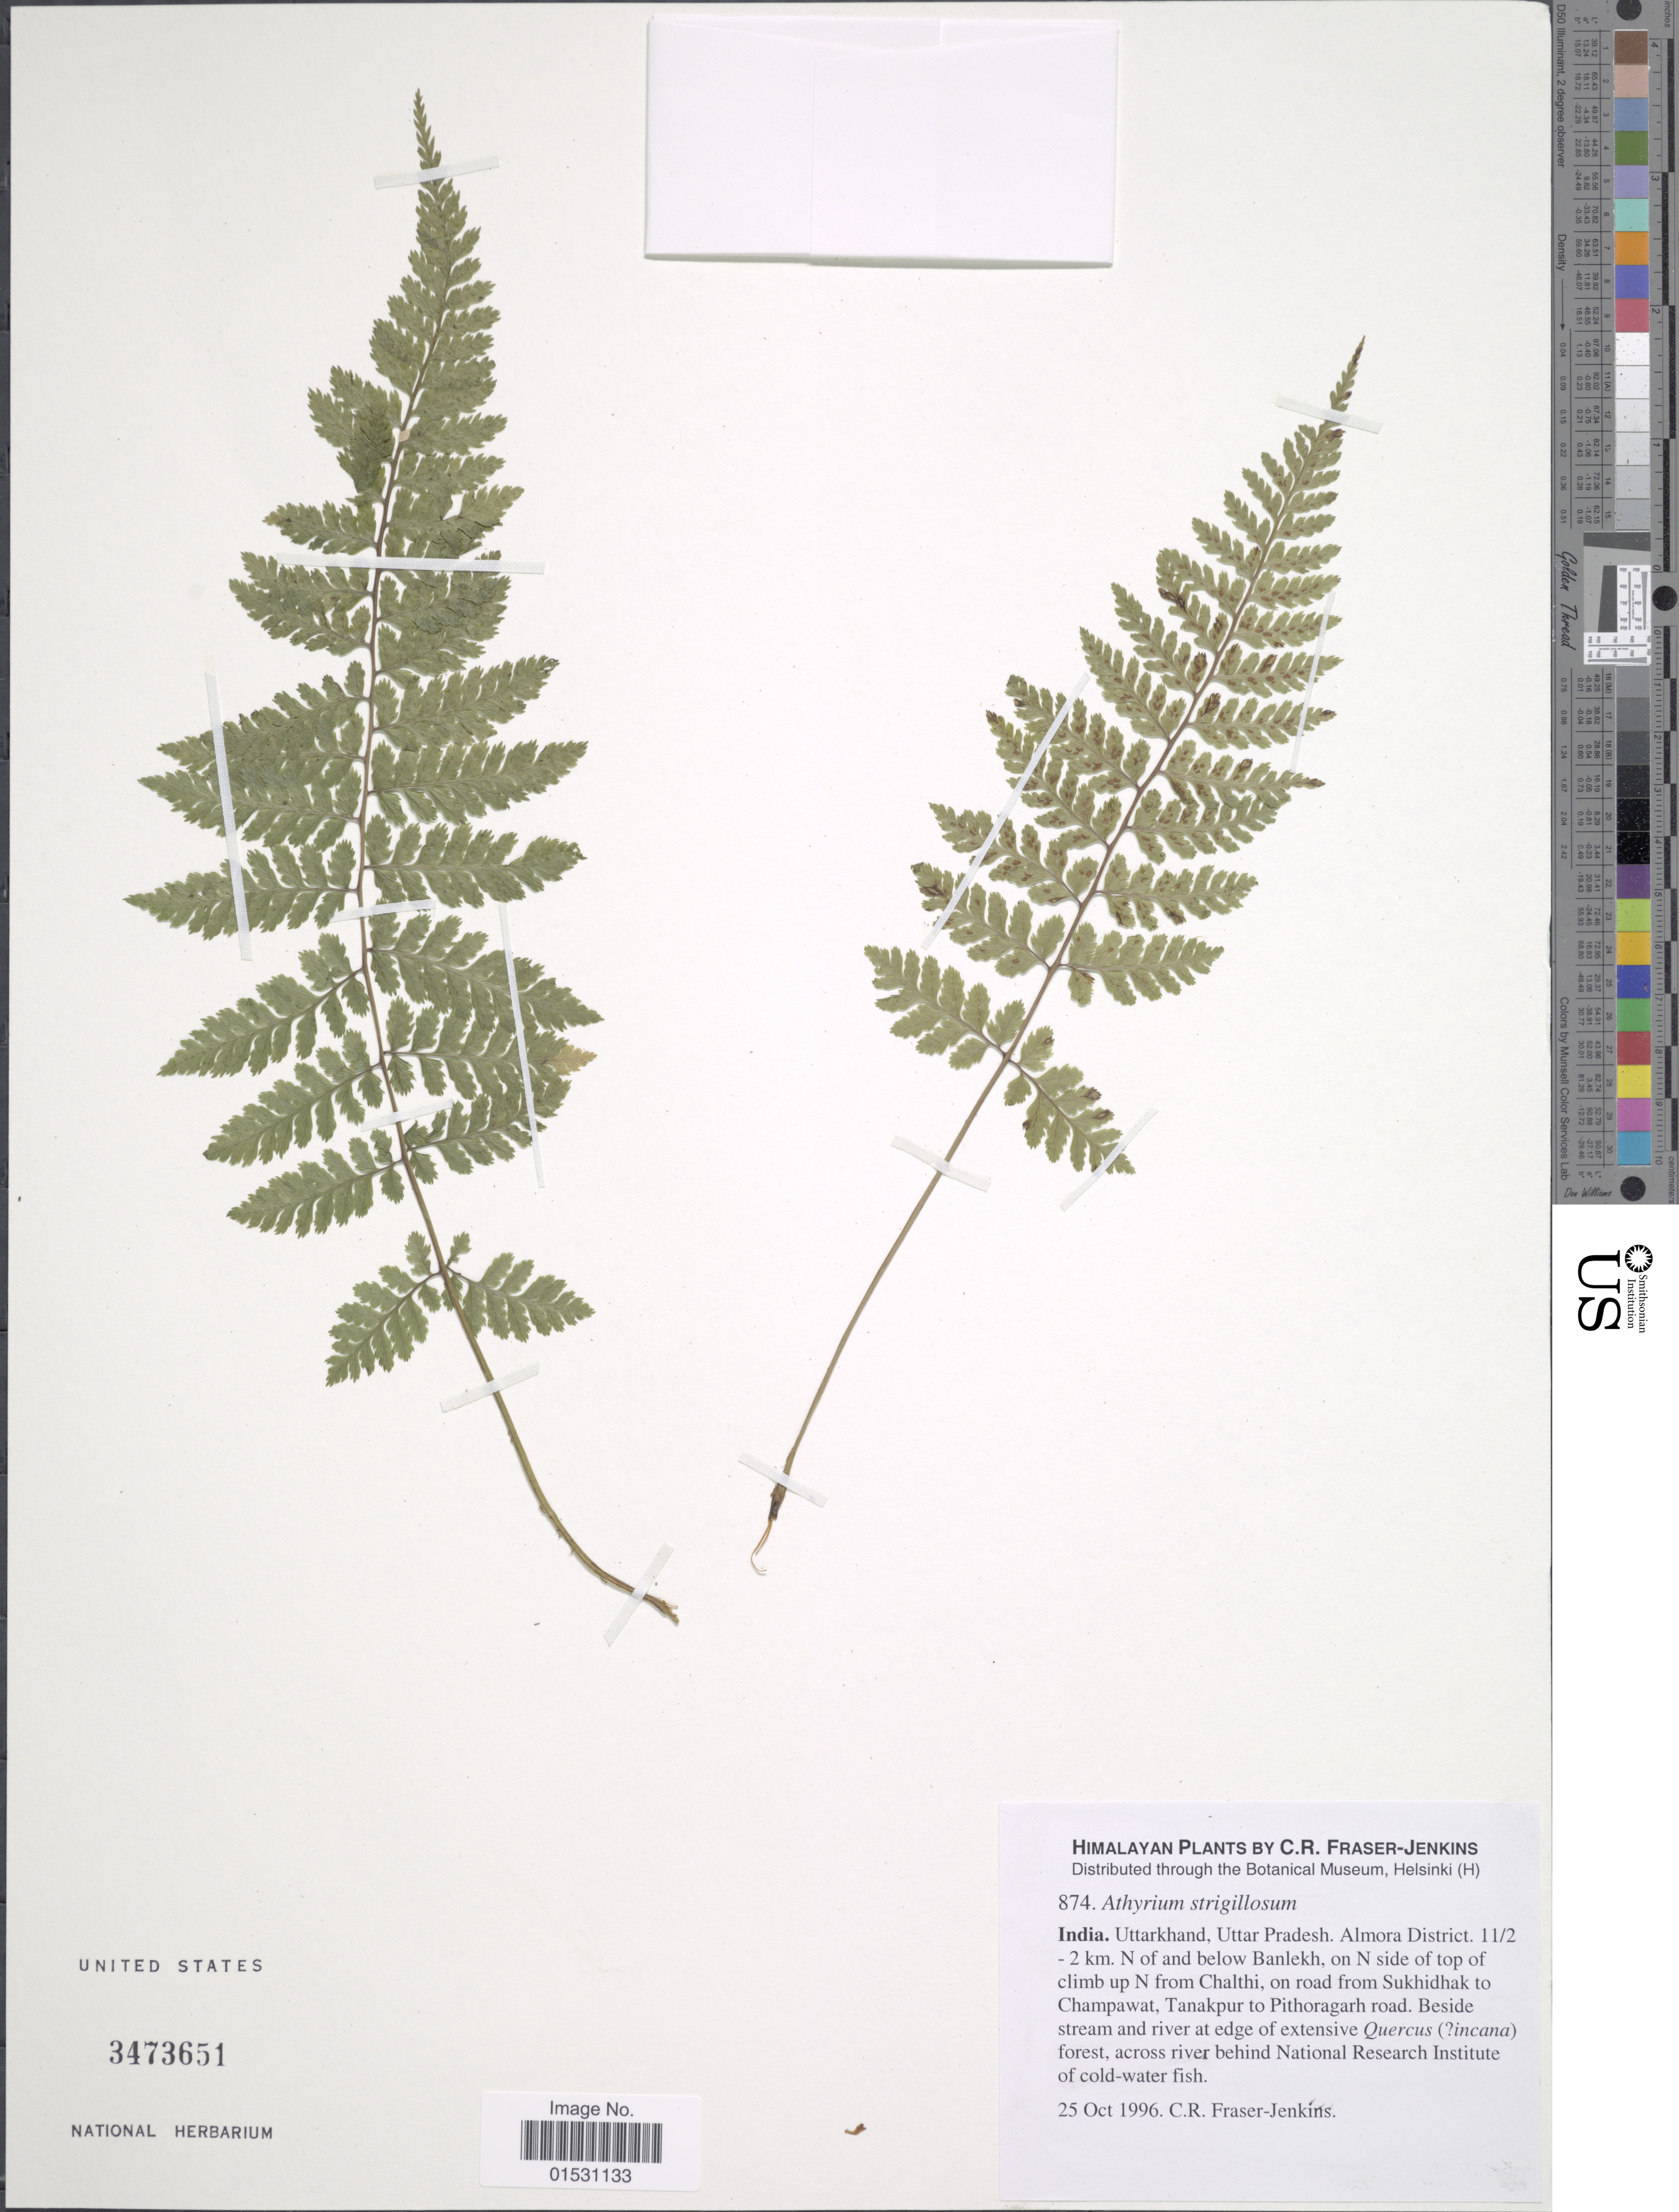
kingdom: Plantae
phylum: Tracheophyta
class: Polypodiopsida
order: Polypodiales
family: Athyriaceae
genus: Athyrium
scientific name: Athyrium strigillosum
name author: (T. Moore ex E.J. Lowe) Salomon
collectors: C. R. Fraser-Jenkins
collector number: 874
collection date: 1996-10-25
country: India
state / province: Uttar Pradesh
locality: Uttarkhand, Uttar Pradesh. Almora District. 11/2 -2 km. N of and below Banlekh, on N side of top of climb up N from Chalthi, on road from Sukhidhak to Champawat, Tanakpur to Pithoragarh road. Beside stream and river at edge of extensive forest, across river behind National Research Institute of cold-water fish. Himalaya.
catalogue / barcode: US 3473651